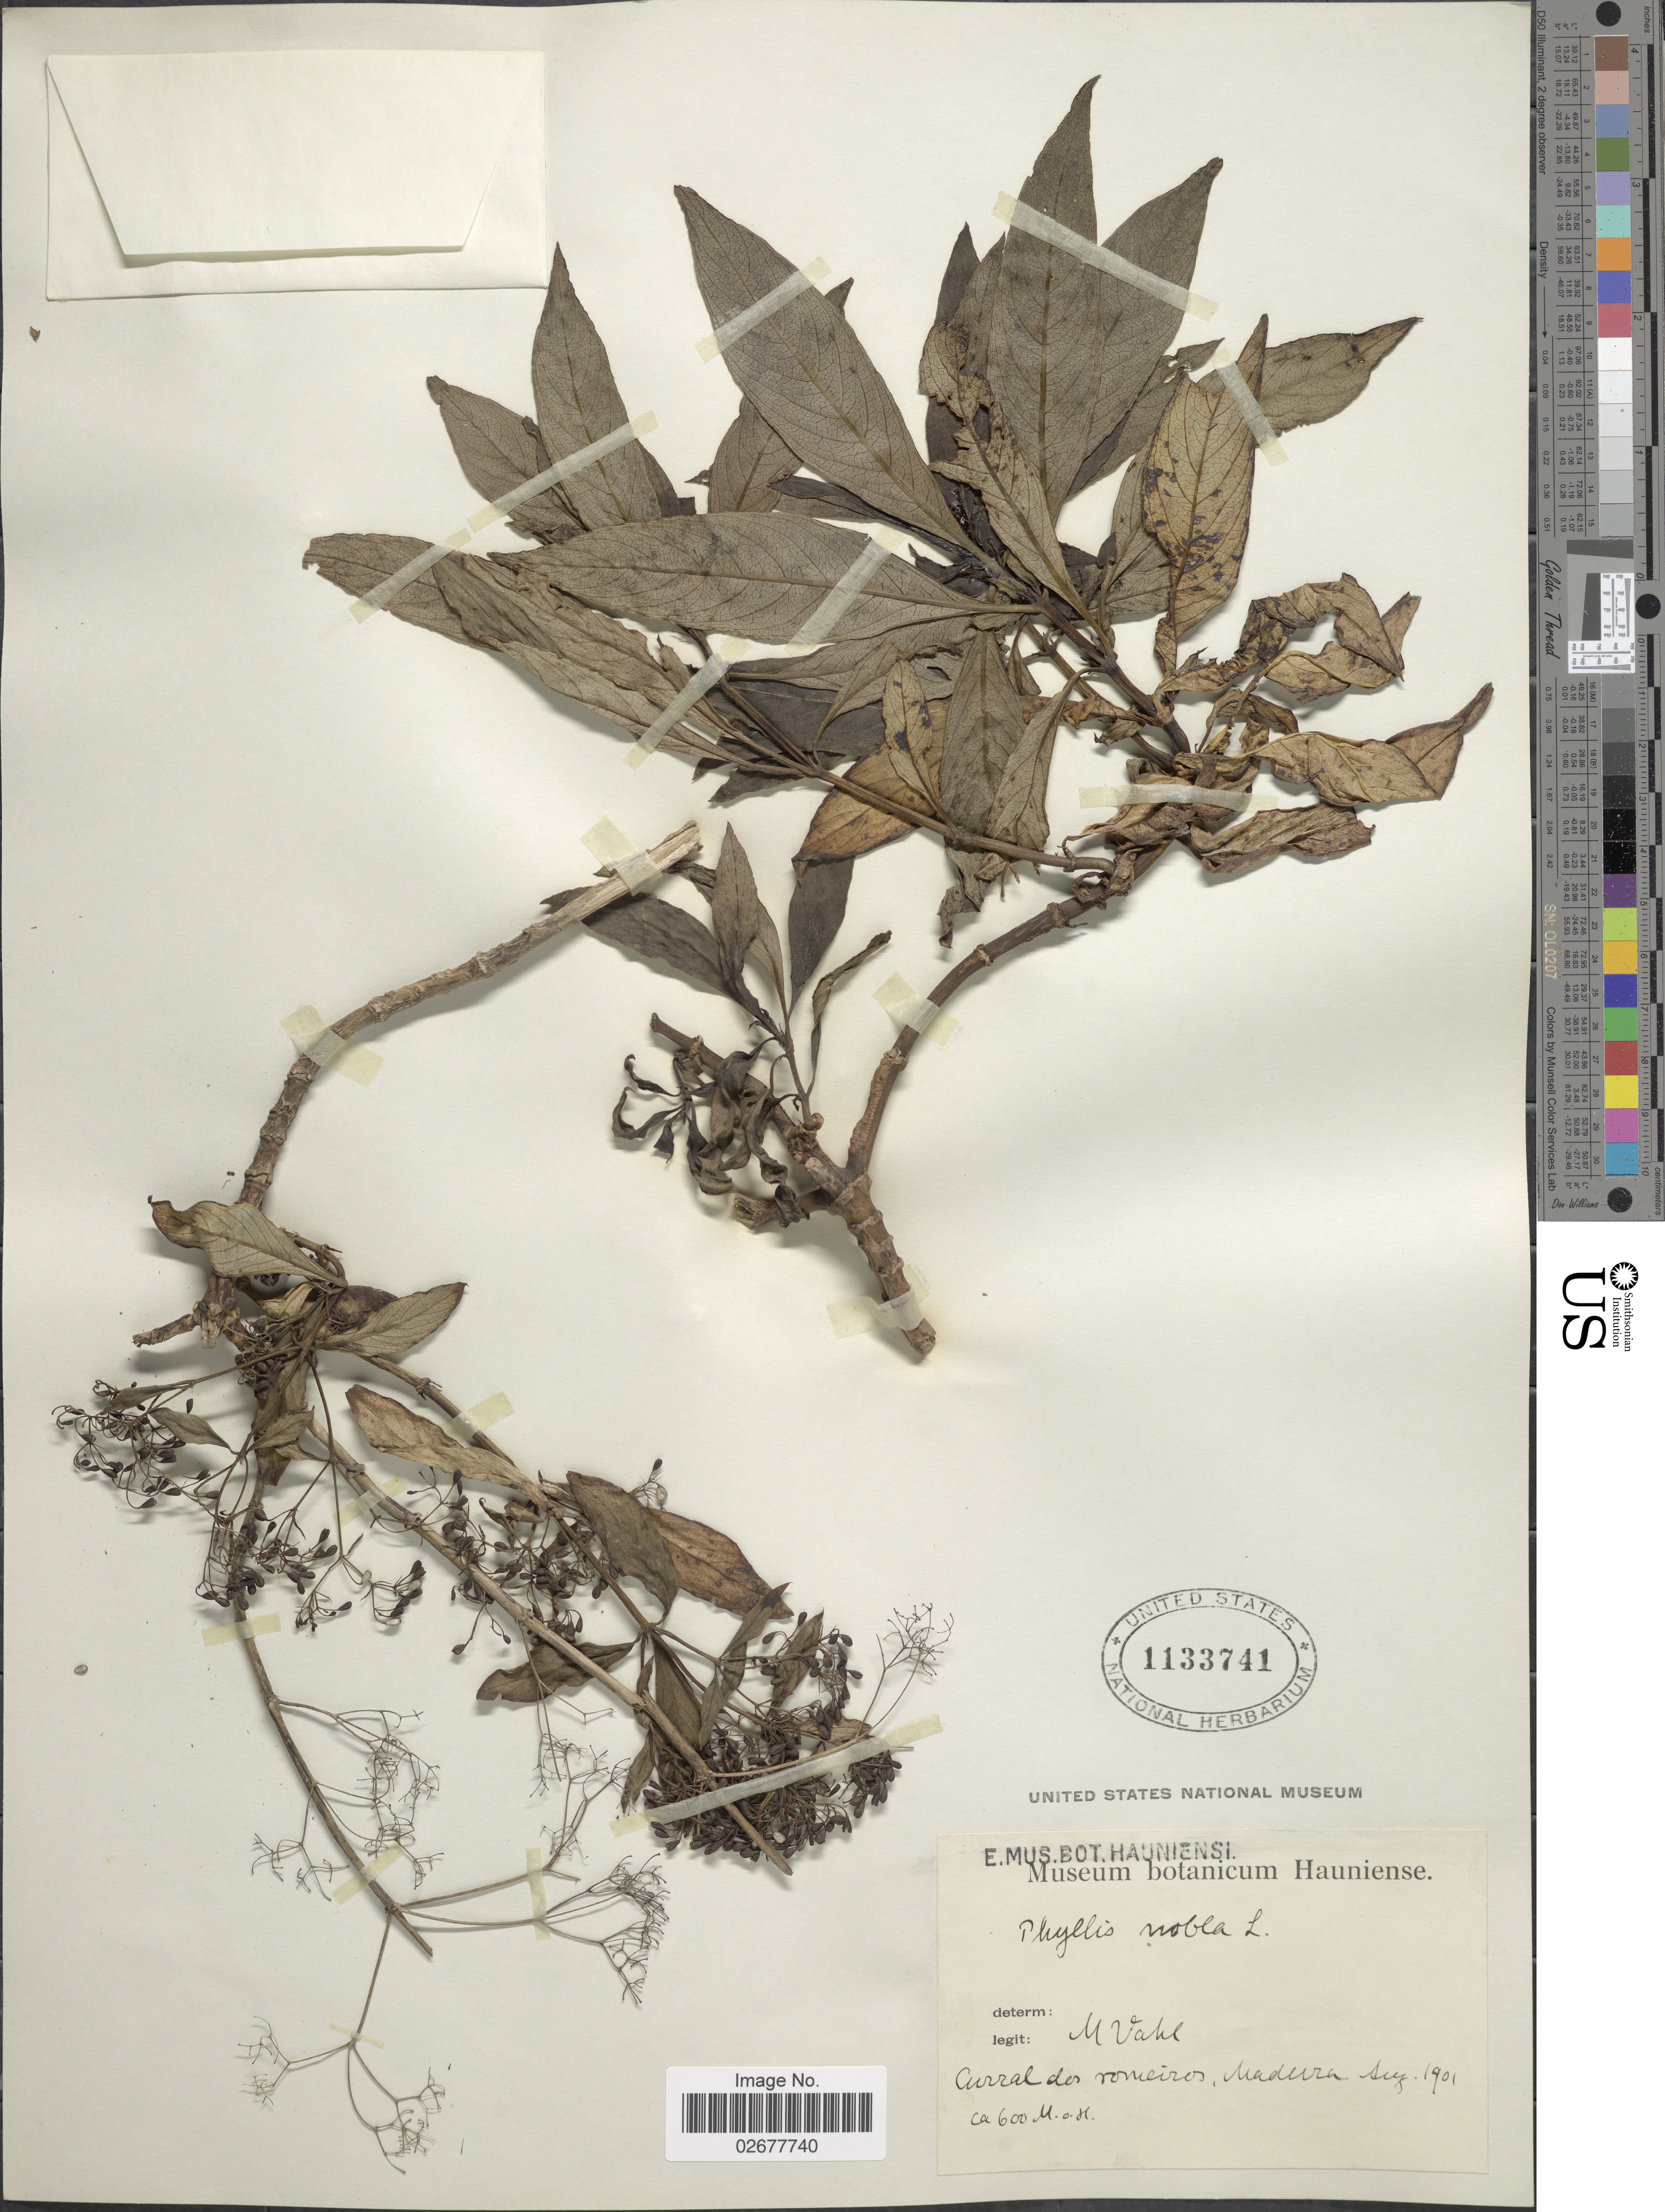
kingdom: Plantae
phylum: Tracheophyta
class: Magnoliopsida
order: Gentianales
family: Rubiaceae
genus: Phyllis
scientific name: Phyllis nobla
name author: L.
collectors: M. Vahl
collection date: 1901-08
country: Portugal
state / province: Madeira (Aut. Reg.)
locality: Curral des romeiros.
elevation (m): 600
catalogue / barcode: US 1133741